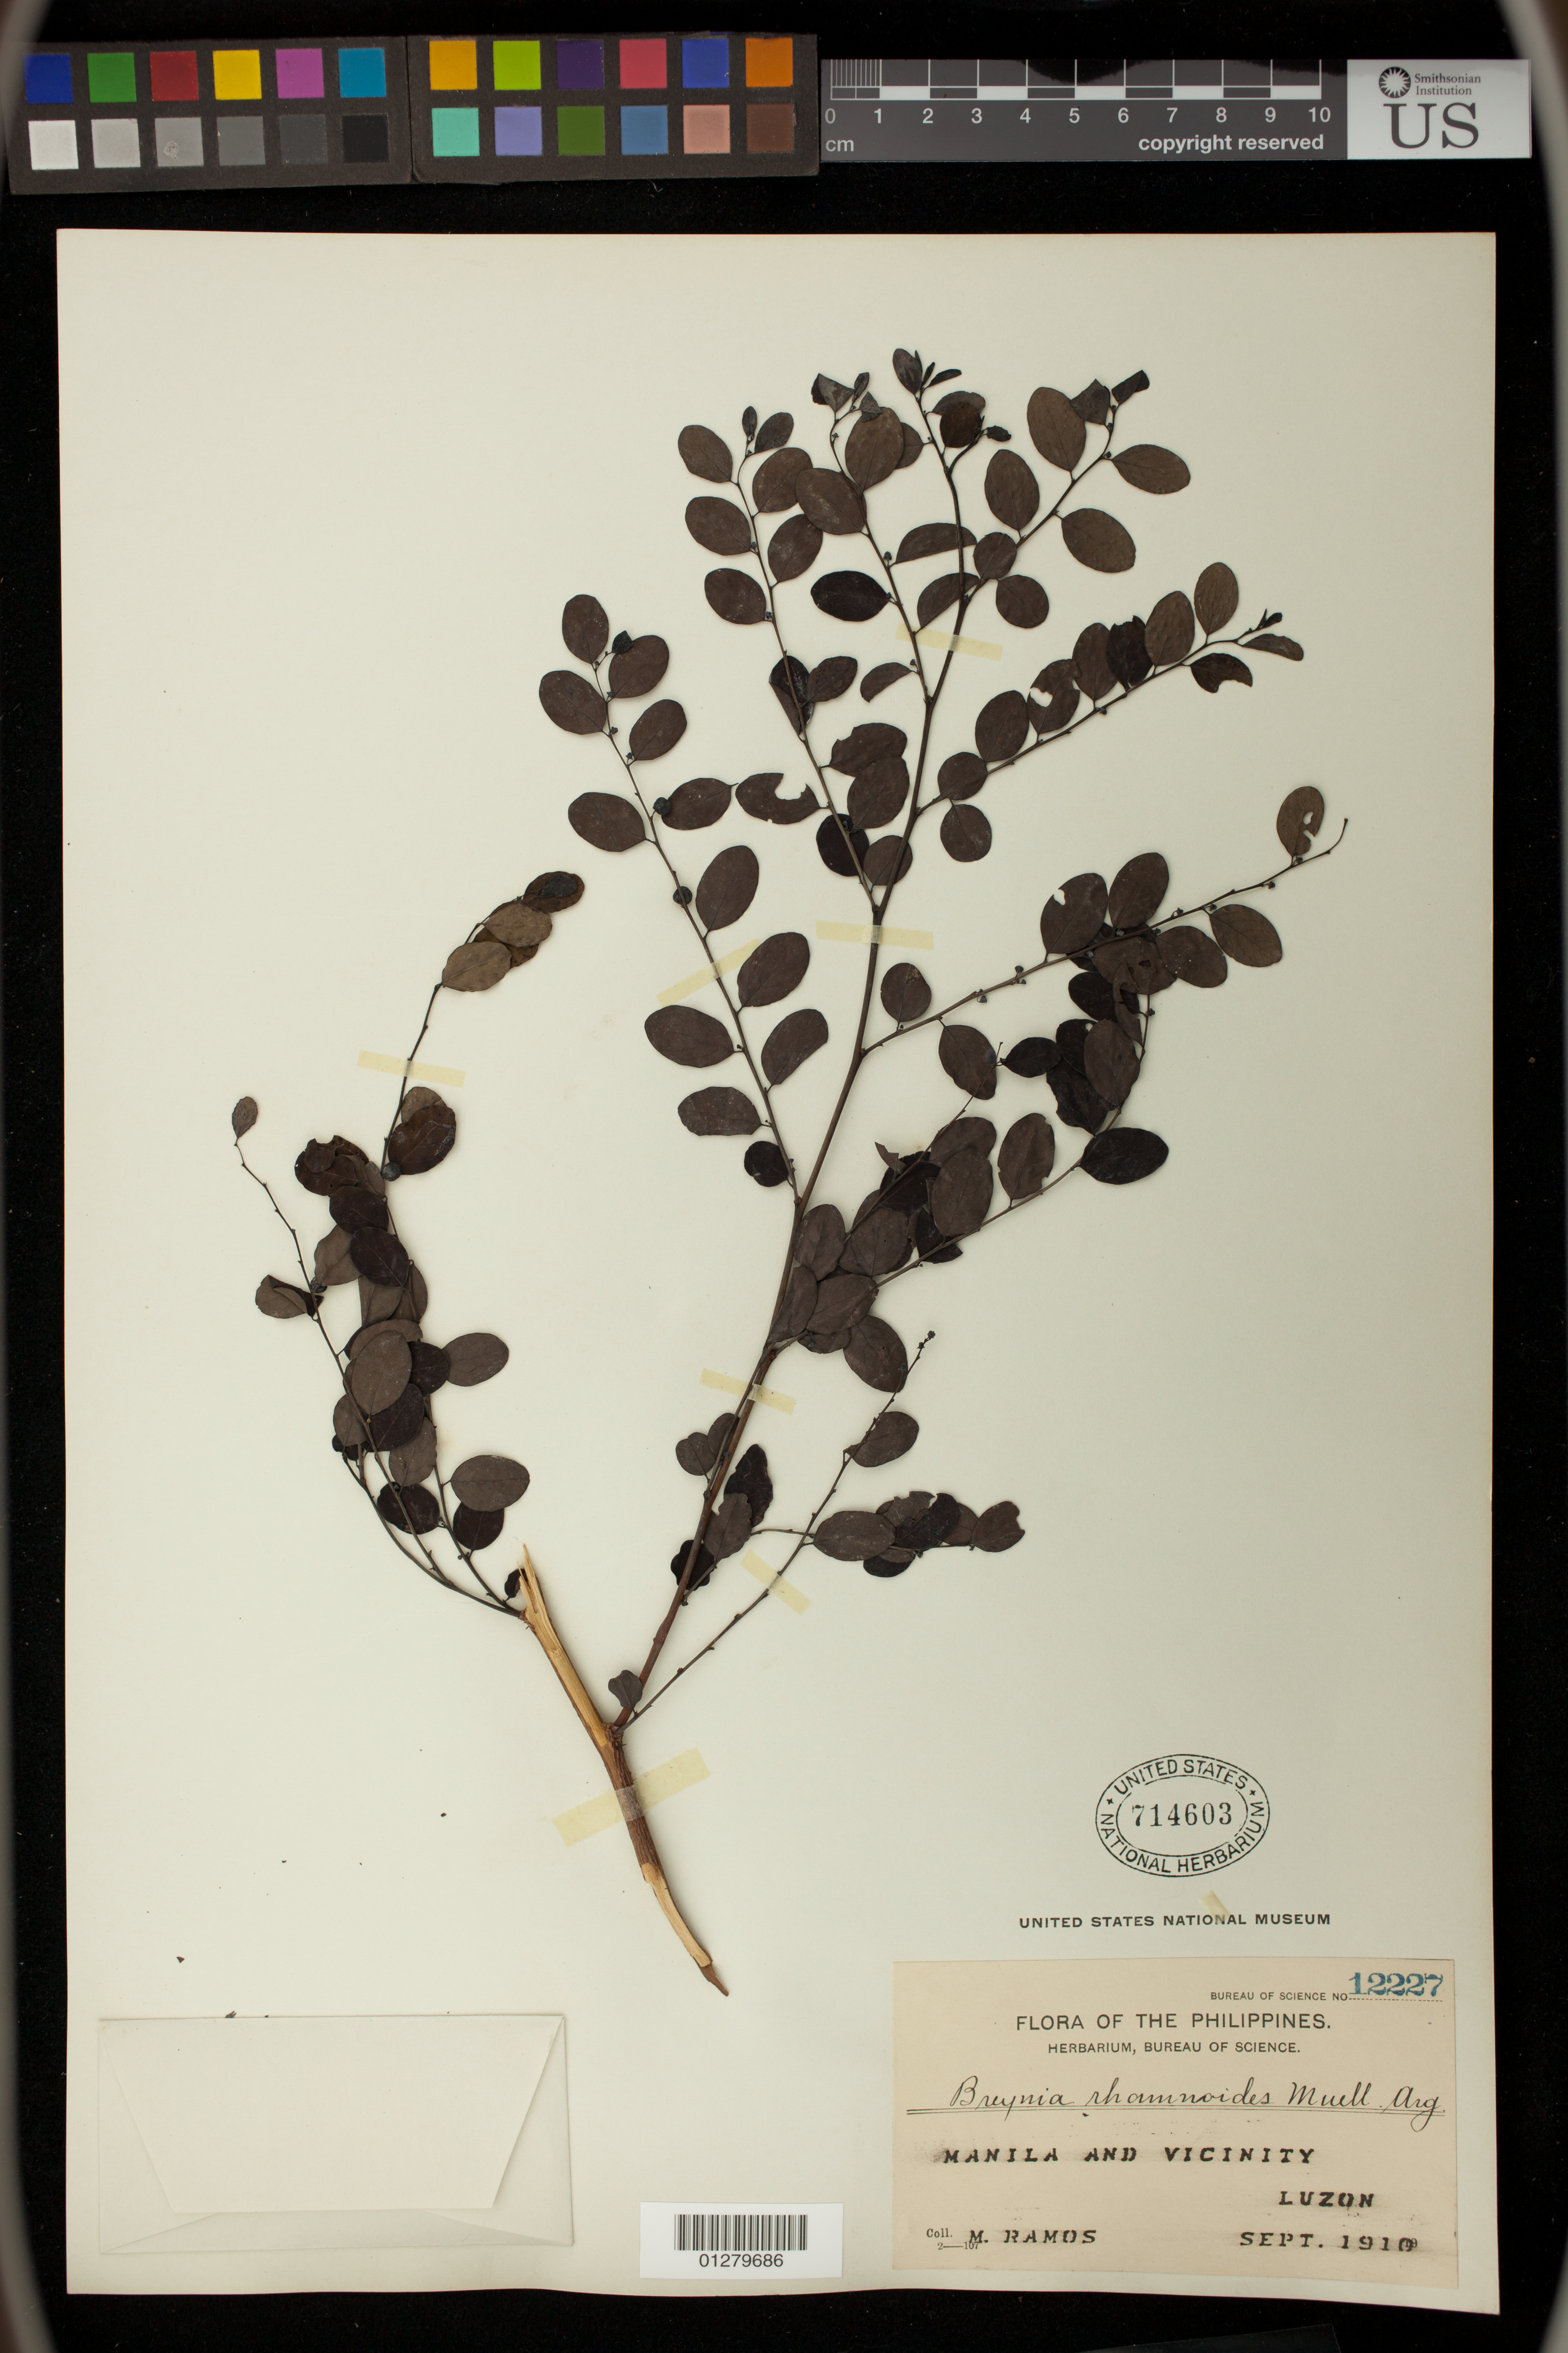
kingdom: Plantae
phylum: Tracheophyta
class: Magnoliopsida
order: Malpighiales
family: Phyllanthaceae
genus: Breynia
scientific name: Breynia vitis-idaea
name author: (Burm. f.) C.E.C. Fisch.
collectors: M. Ramos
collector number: Bur. Sci. 12227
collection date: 1910-09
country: Philippines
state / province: National Capital Region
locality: Manila and Vicinity, Luzon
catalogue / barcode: US 714603